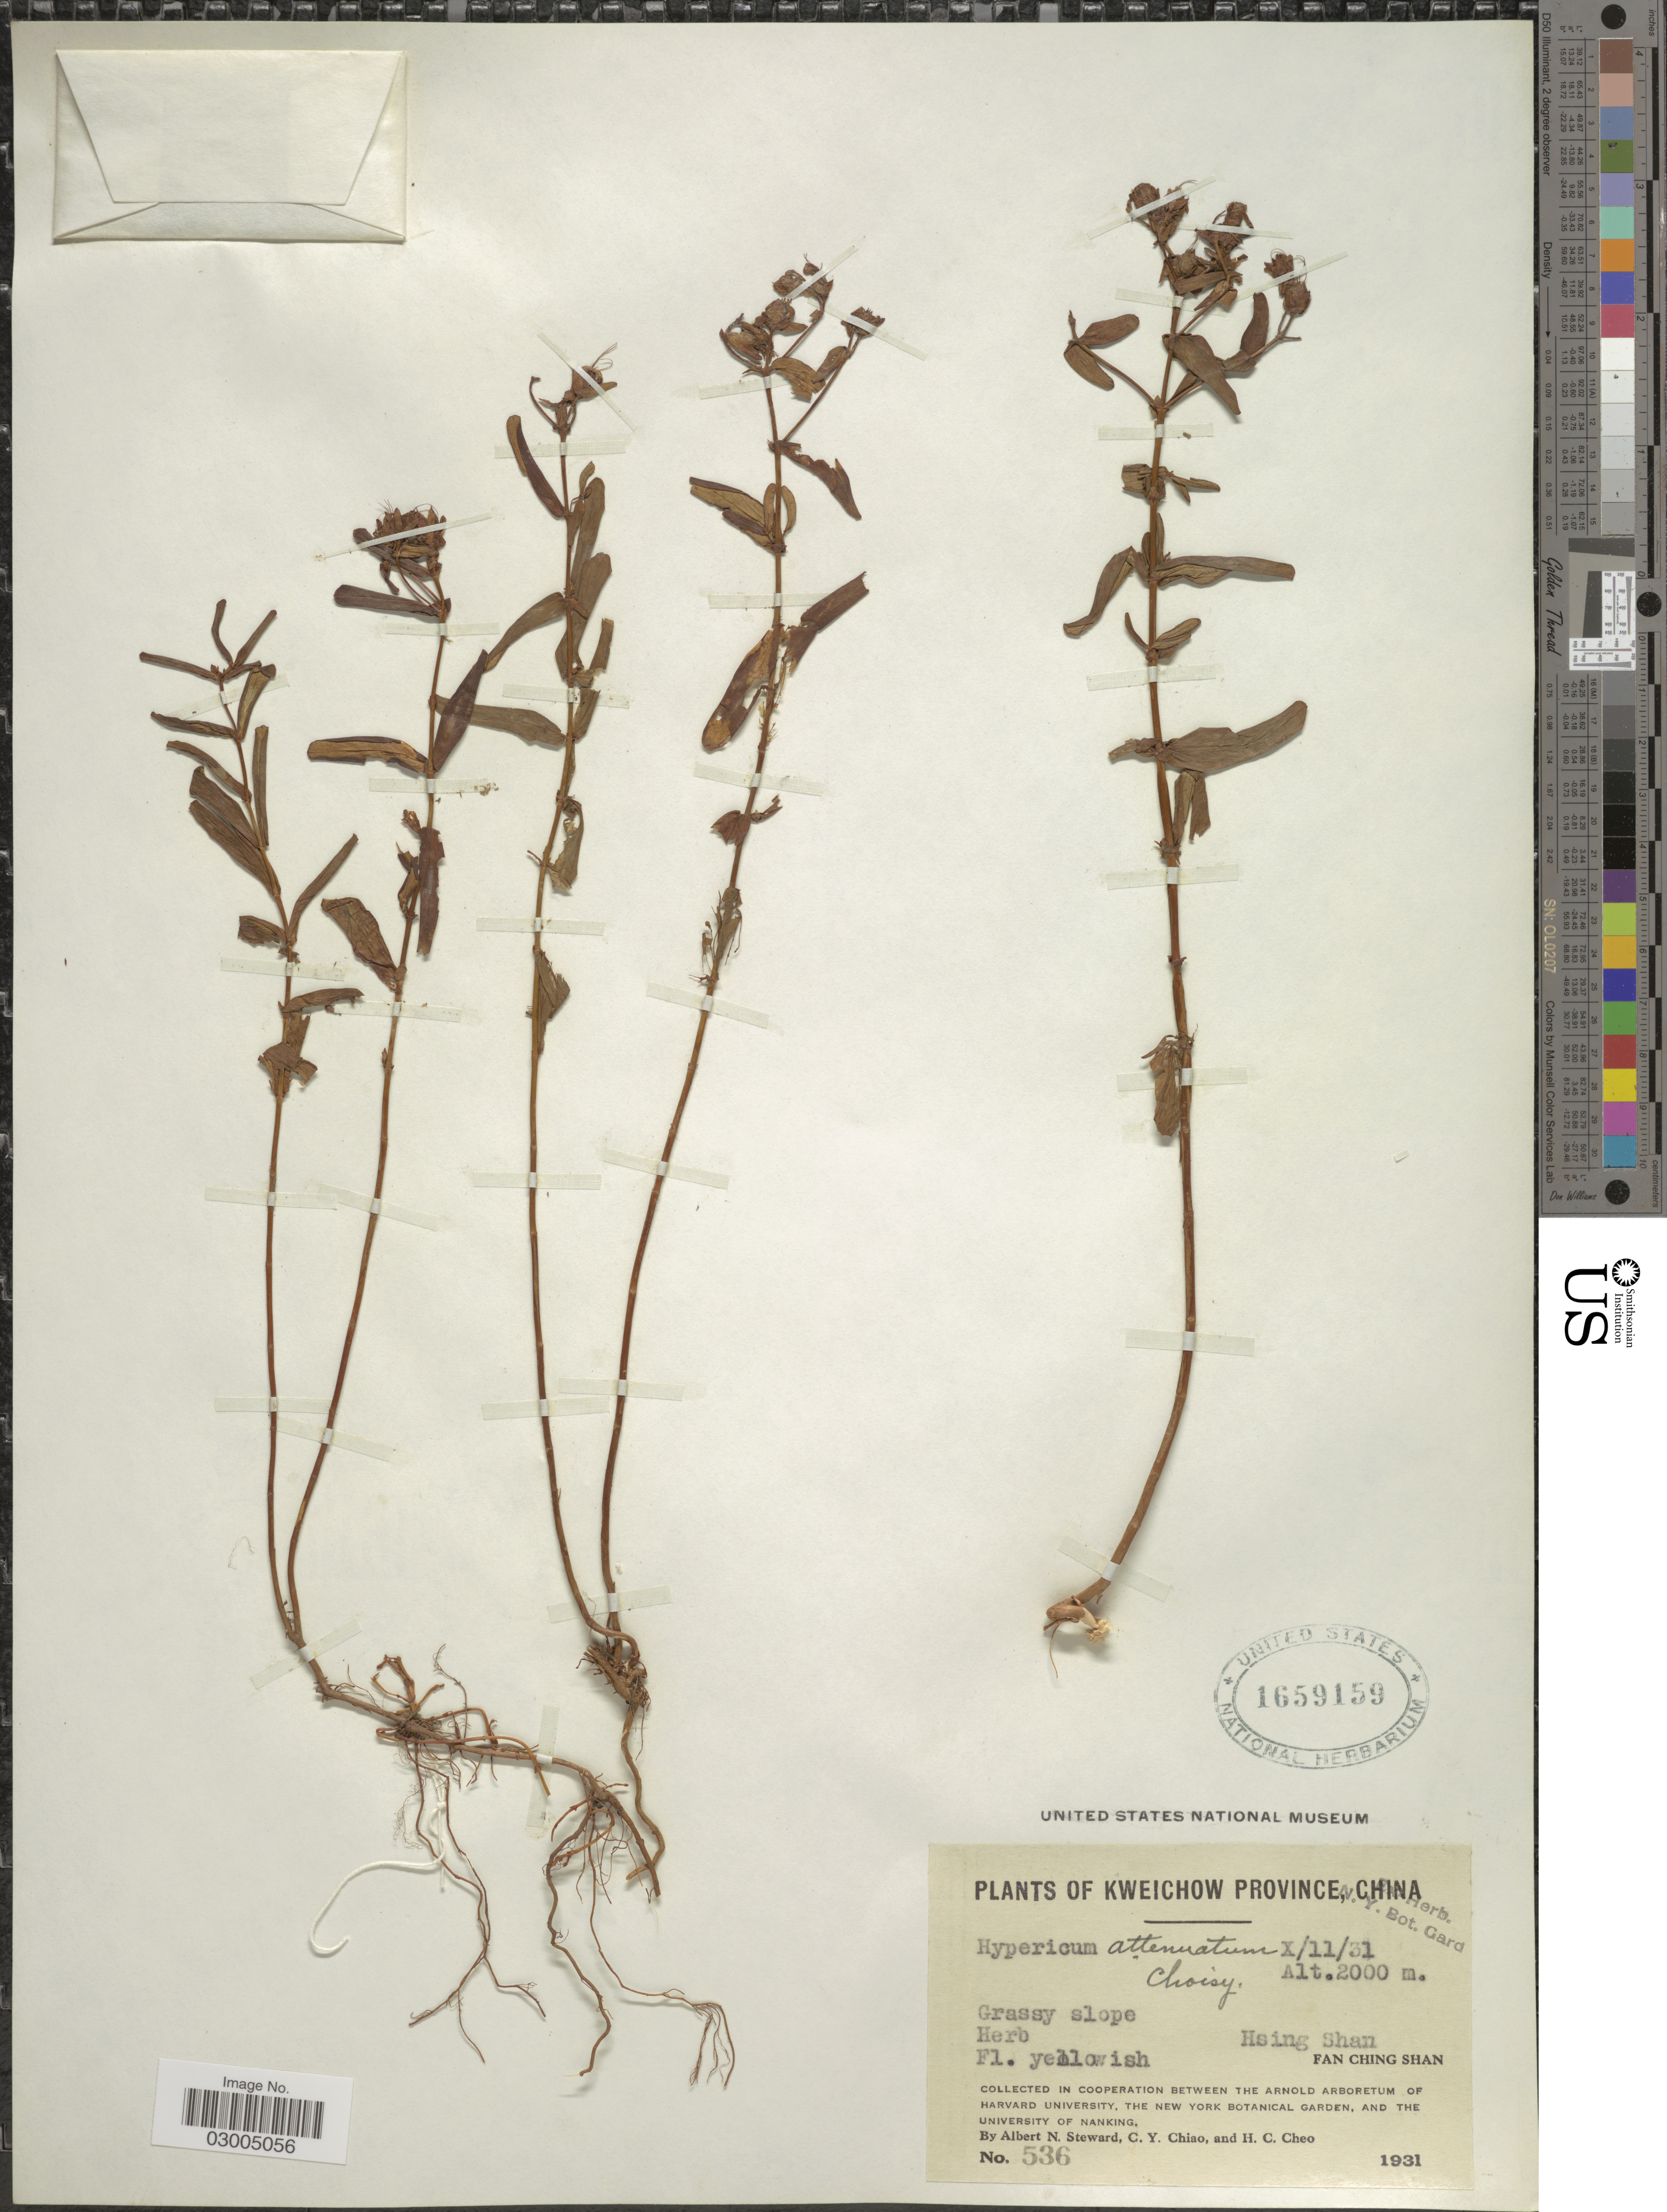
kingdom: Plantae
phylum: Tracheophyta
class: Magnoliopsida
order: Malpighiales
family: Hypericaceae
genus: Hypericum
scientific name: Hypericum attenuatum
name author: Fisch. ex Choisy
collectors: A. N. Steward, C. Y. Chiao & H. Cheo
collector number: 536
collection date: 1931-10-11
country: China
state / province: Guizhou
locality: Kweichow Province. Hsing Shan. Fan Ching Shan.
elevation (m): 2000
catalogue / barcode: US 1659159